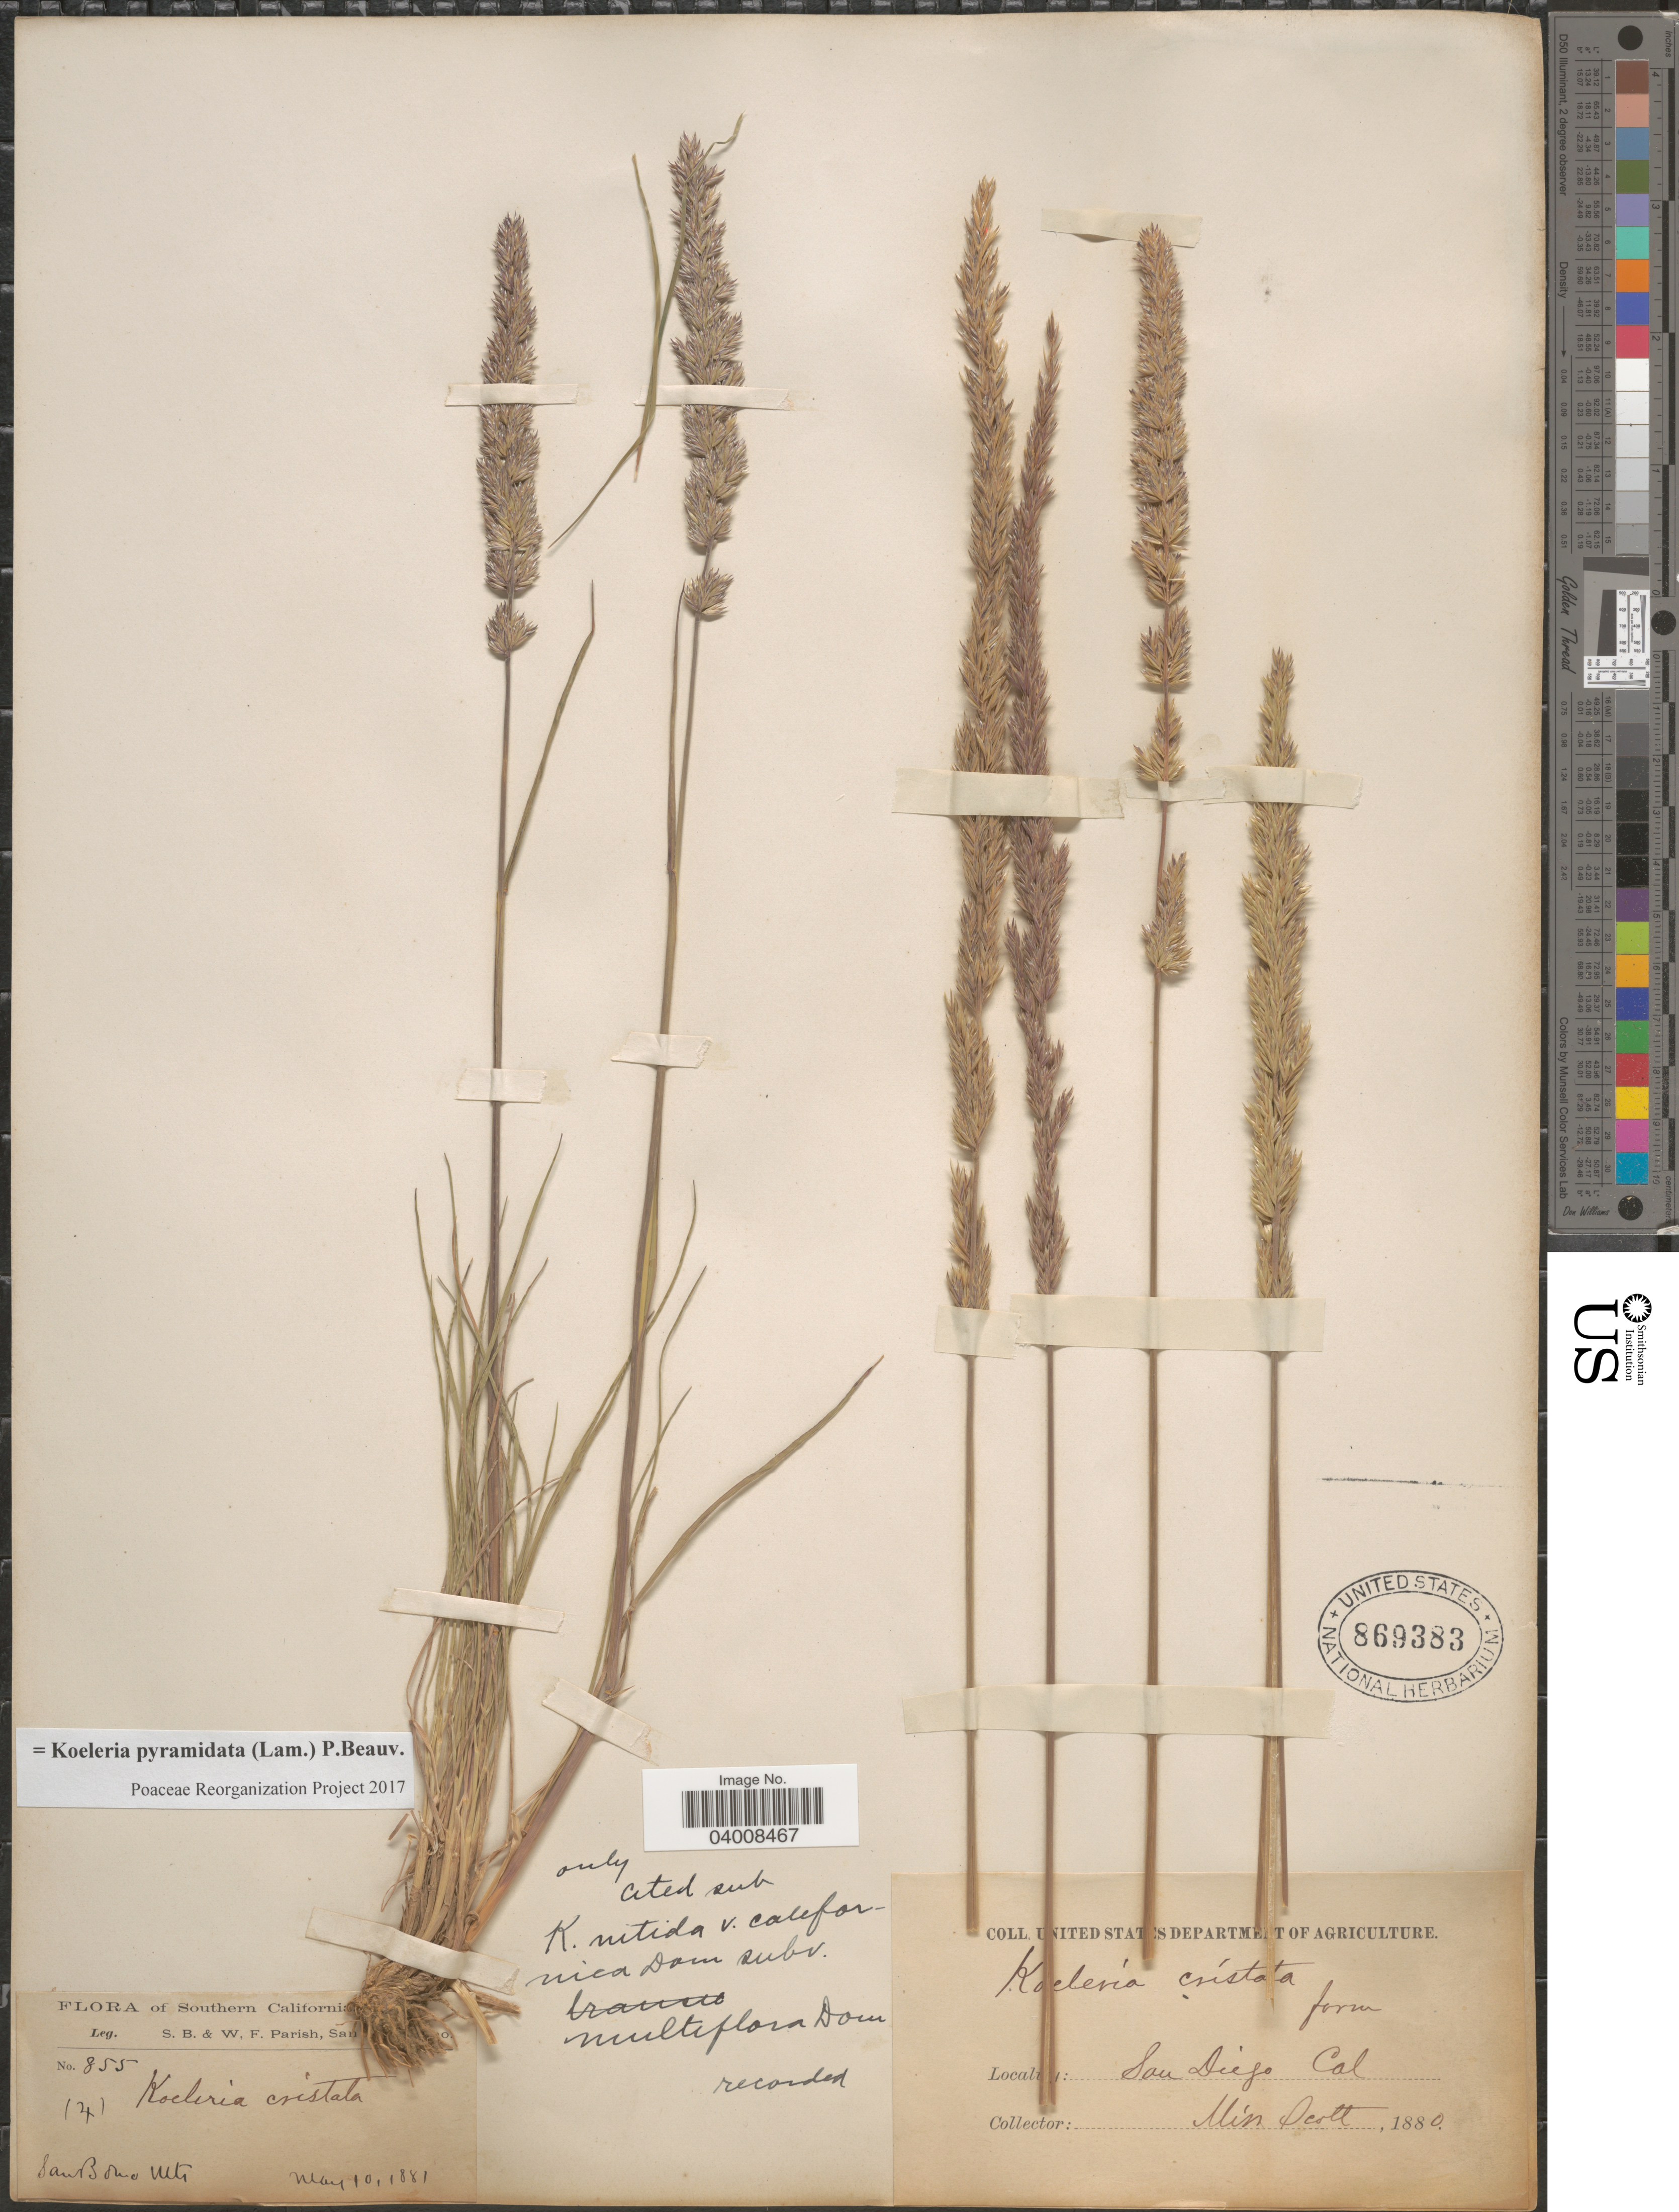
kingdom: Plantae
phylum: Tracheophyta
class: Liliopsida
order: Poales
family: Poaceae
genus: Koeleria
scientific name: Koeleria pyramidata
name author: (Lam.) P. Beauv.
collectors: S. B. Parish & W. F. Parish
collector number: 855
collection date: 1881-05-10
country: United States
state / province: California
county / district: San Bernardino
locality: Southern California. San Bono Mts.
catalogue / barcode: US 869383